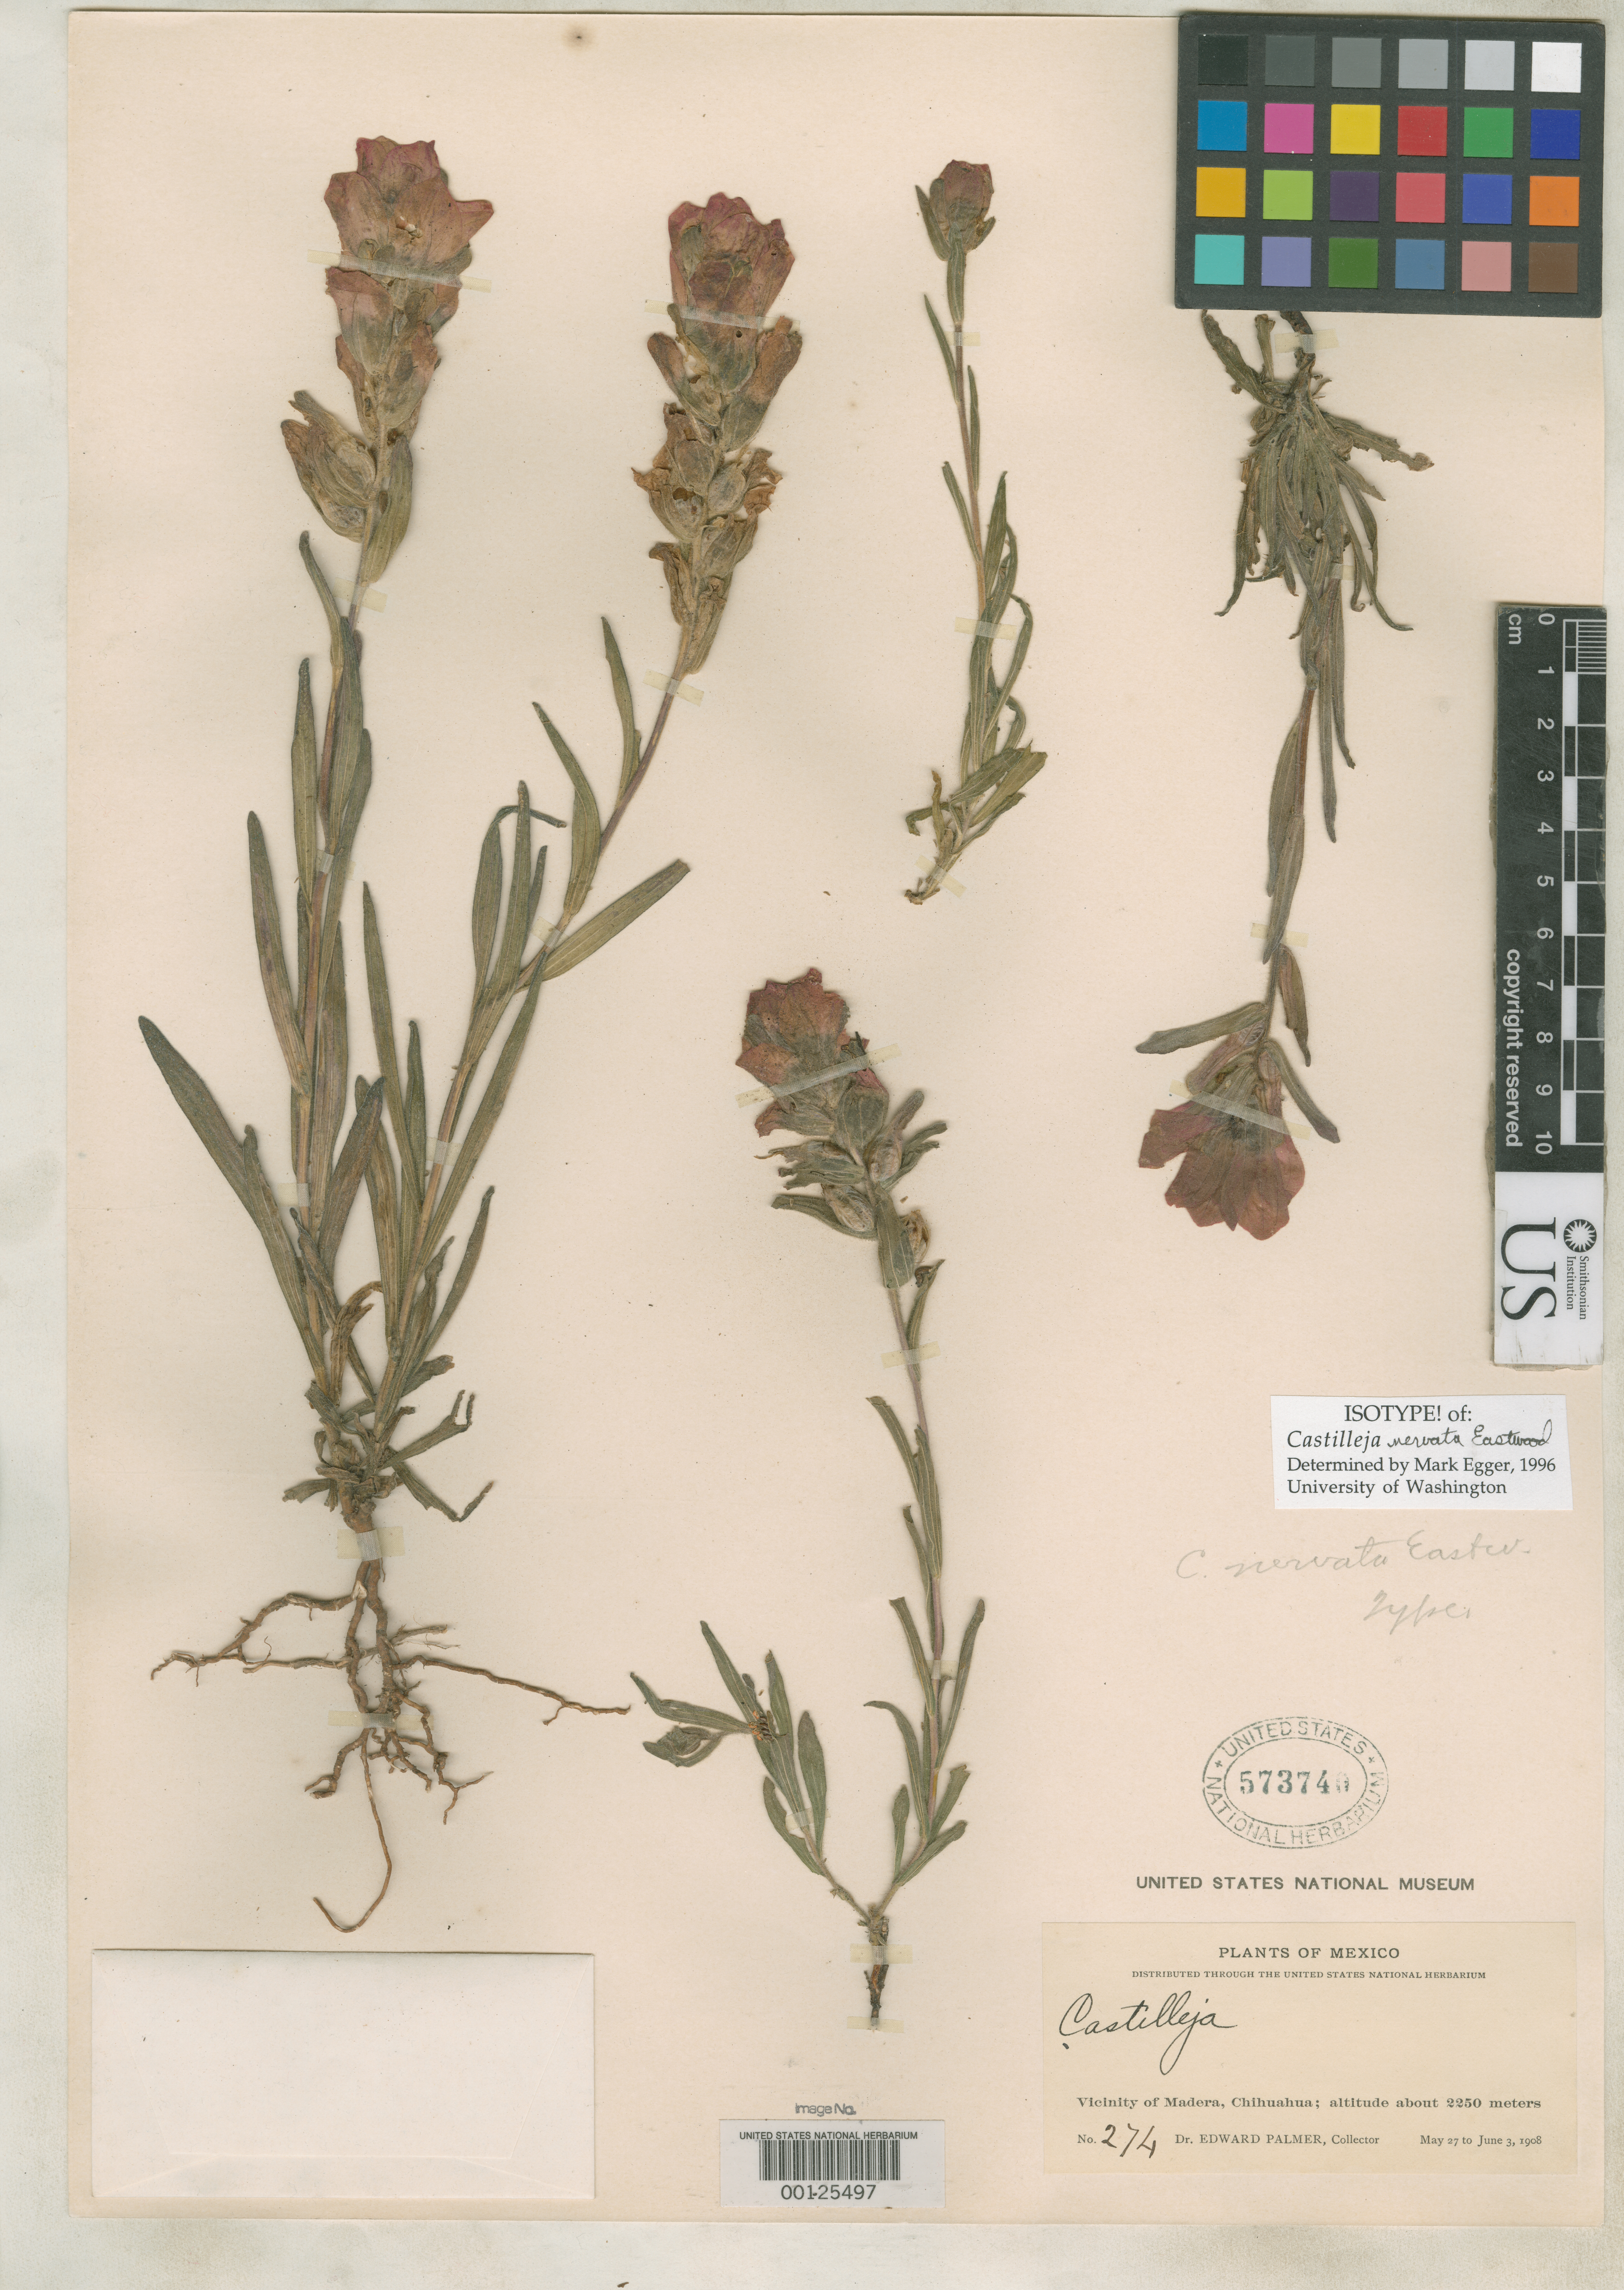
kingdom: Plantae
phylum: Tracheophyta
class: Magnoliopsida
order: Lamiales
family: Orobanchaceae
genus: Castilleja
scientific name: Castilleja nervata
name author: Eastw.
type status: Isotype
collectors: E. Palmer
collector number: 274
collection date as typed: May 1908 to -- Jun 1908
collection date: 1908-05/1908-06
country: Mexico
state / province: Chihuahua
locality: Vicinity of Madera.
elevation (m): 2250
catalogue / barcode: US 573740